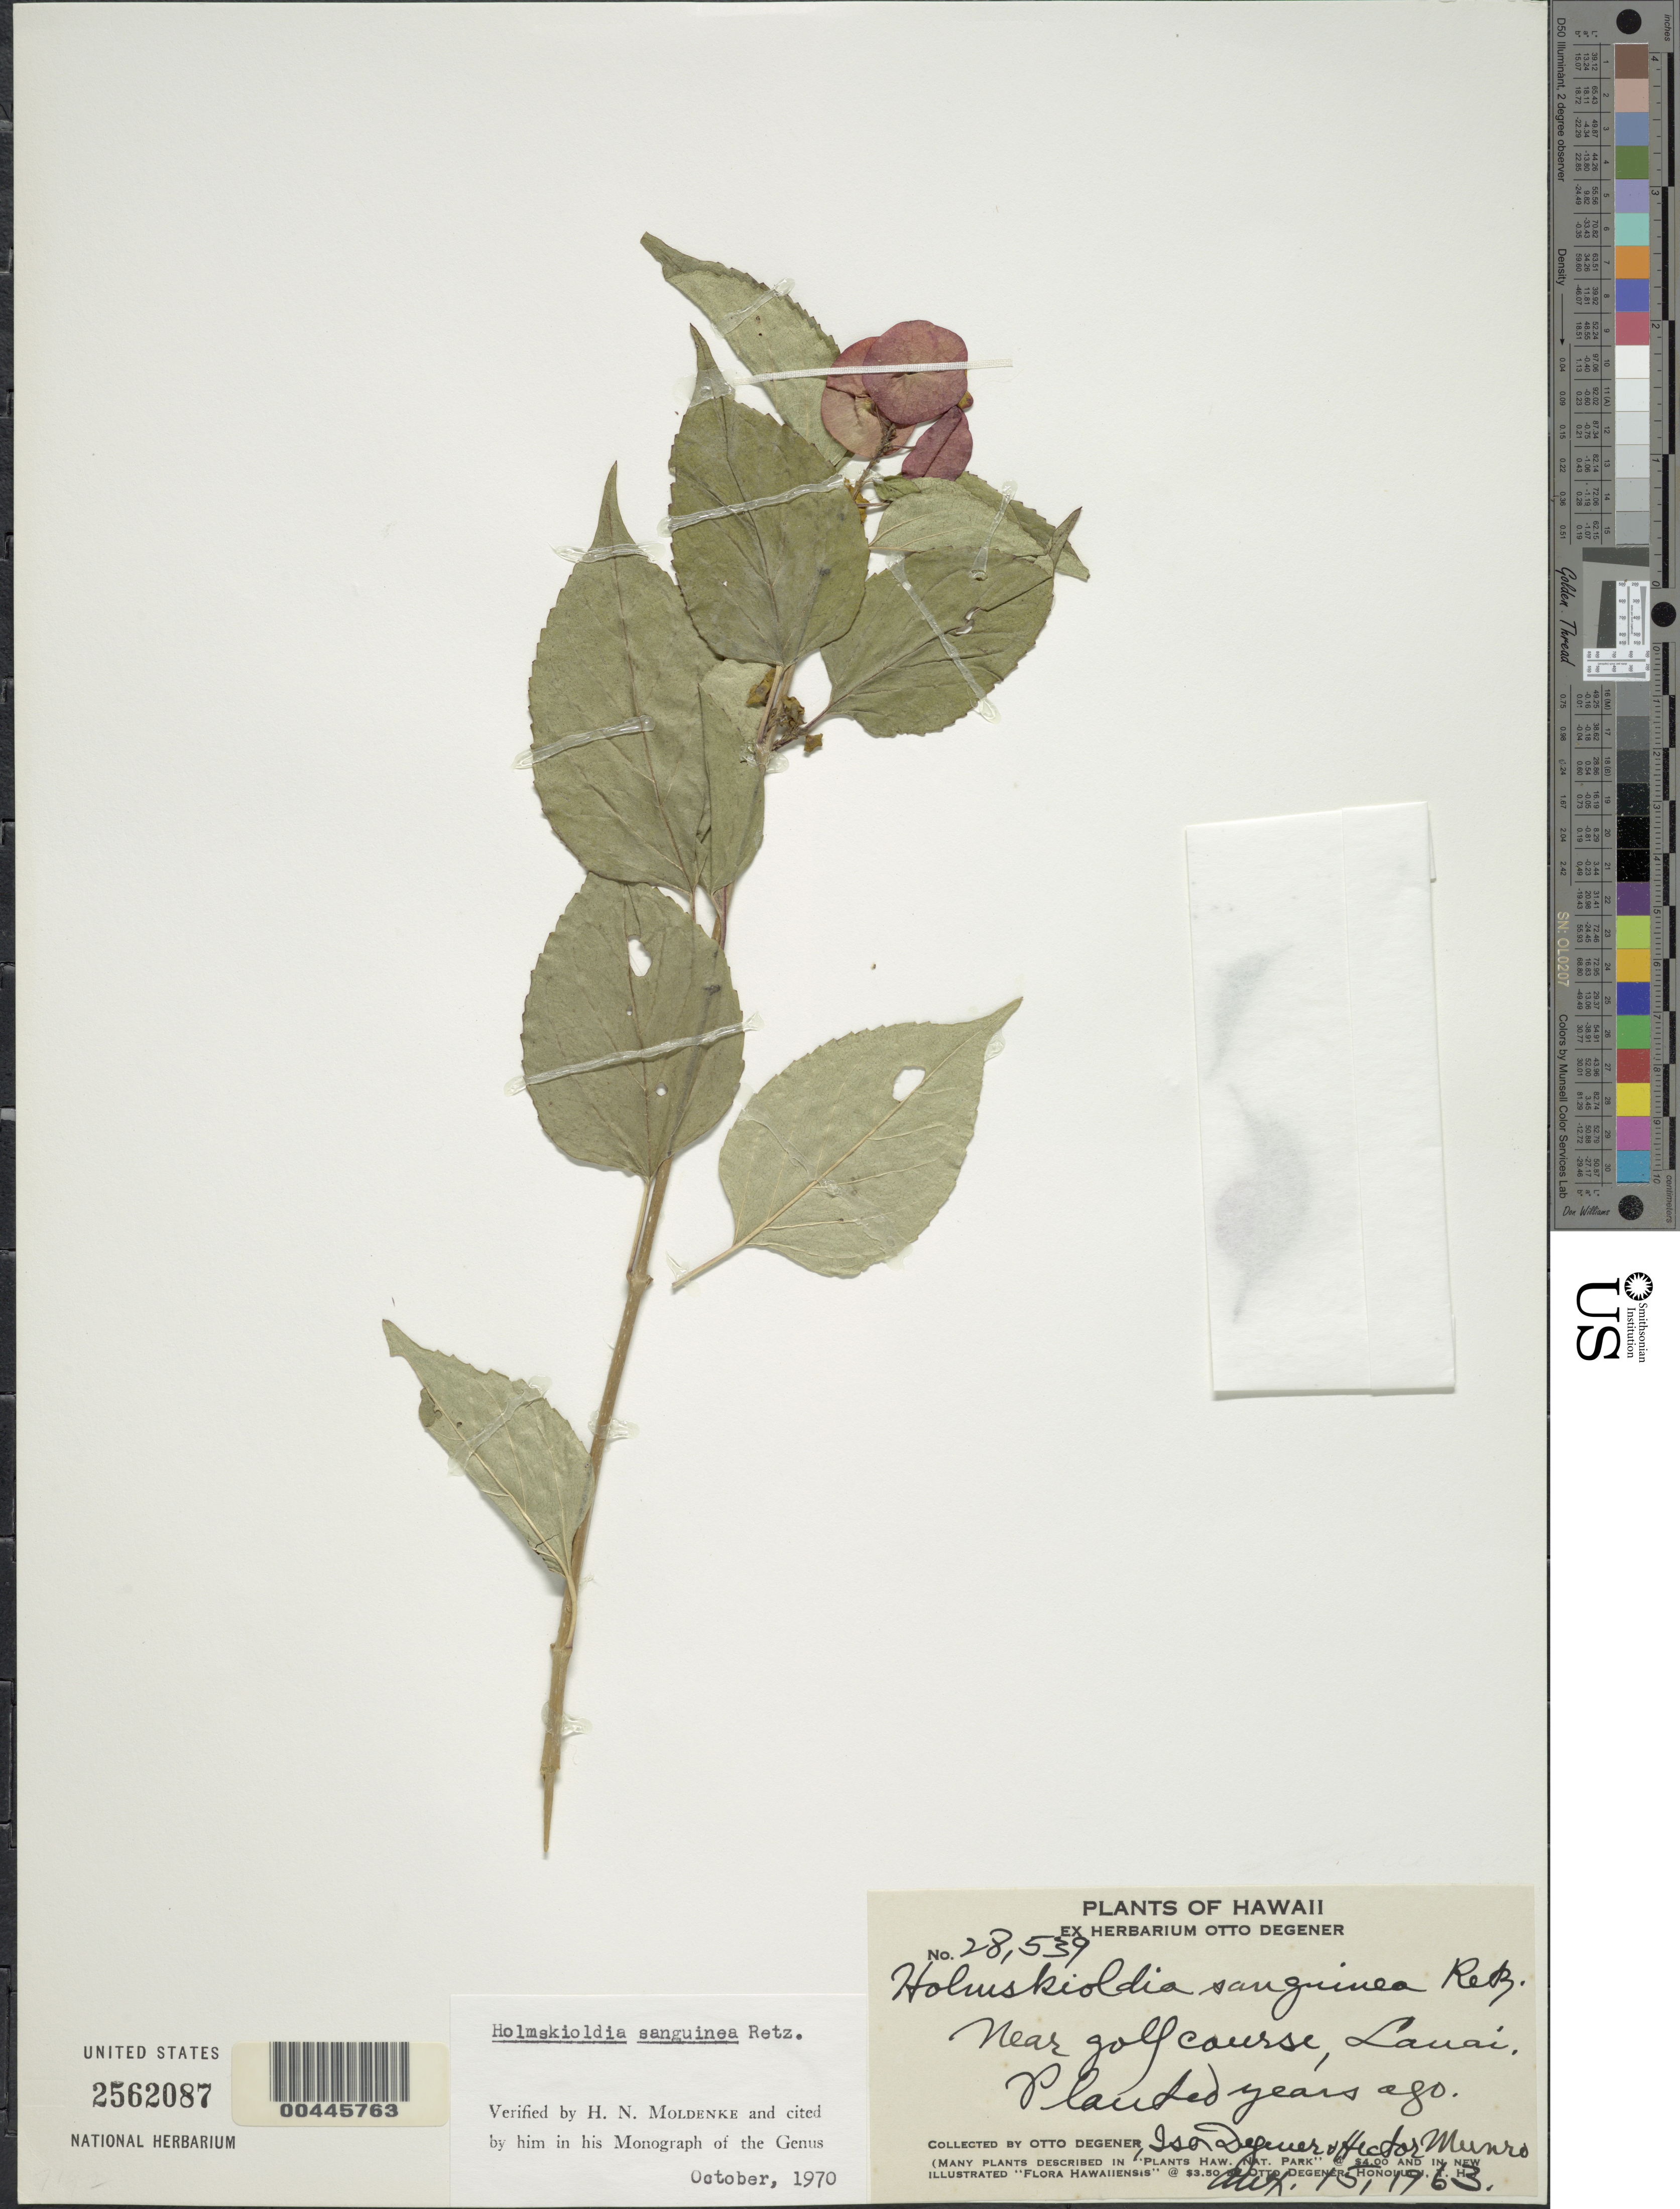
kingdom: Plantae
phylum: Tracheophyta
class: Magnoliopsida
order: Lamiales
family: Lamiaceae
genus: Holmskioldia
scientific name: Holmskioldia sanguinea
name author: Retz.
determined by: Moldenke, H. N.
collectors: O. Degener, I. Degener & H. Munro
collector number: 28539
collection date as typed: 15 Aug 1963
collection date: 1963-08-15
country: United States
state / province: Hawaii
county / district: Maui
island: Lana'i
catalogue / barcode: US 2562087